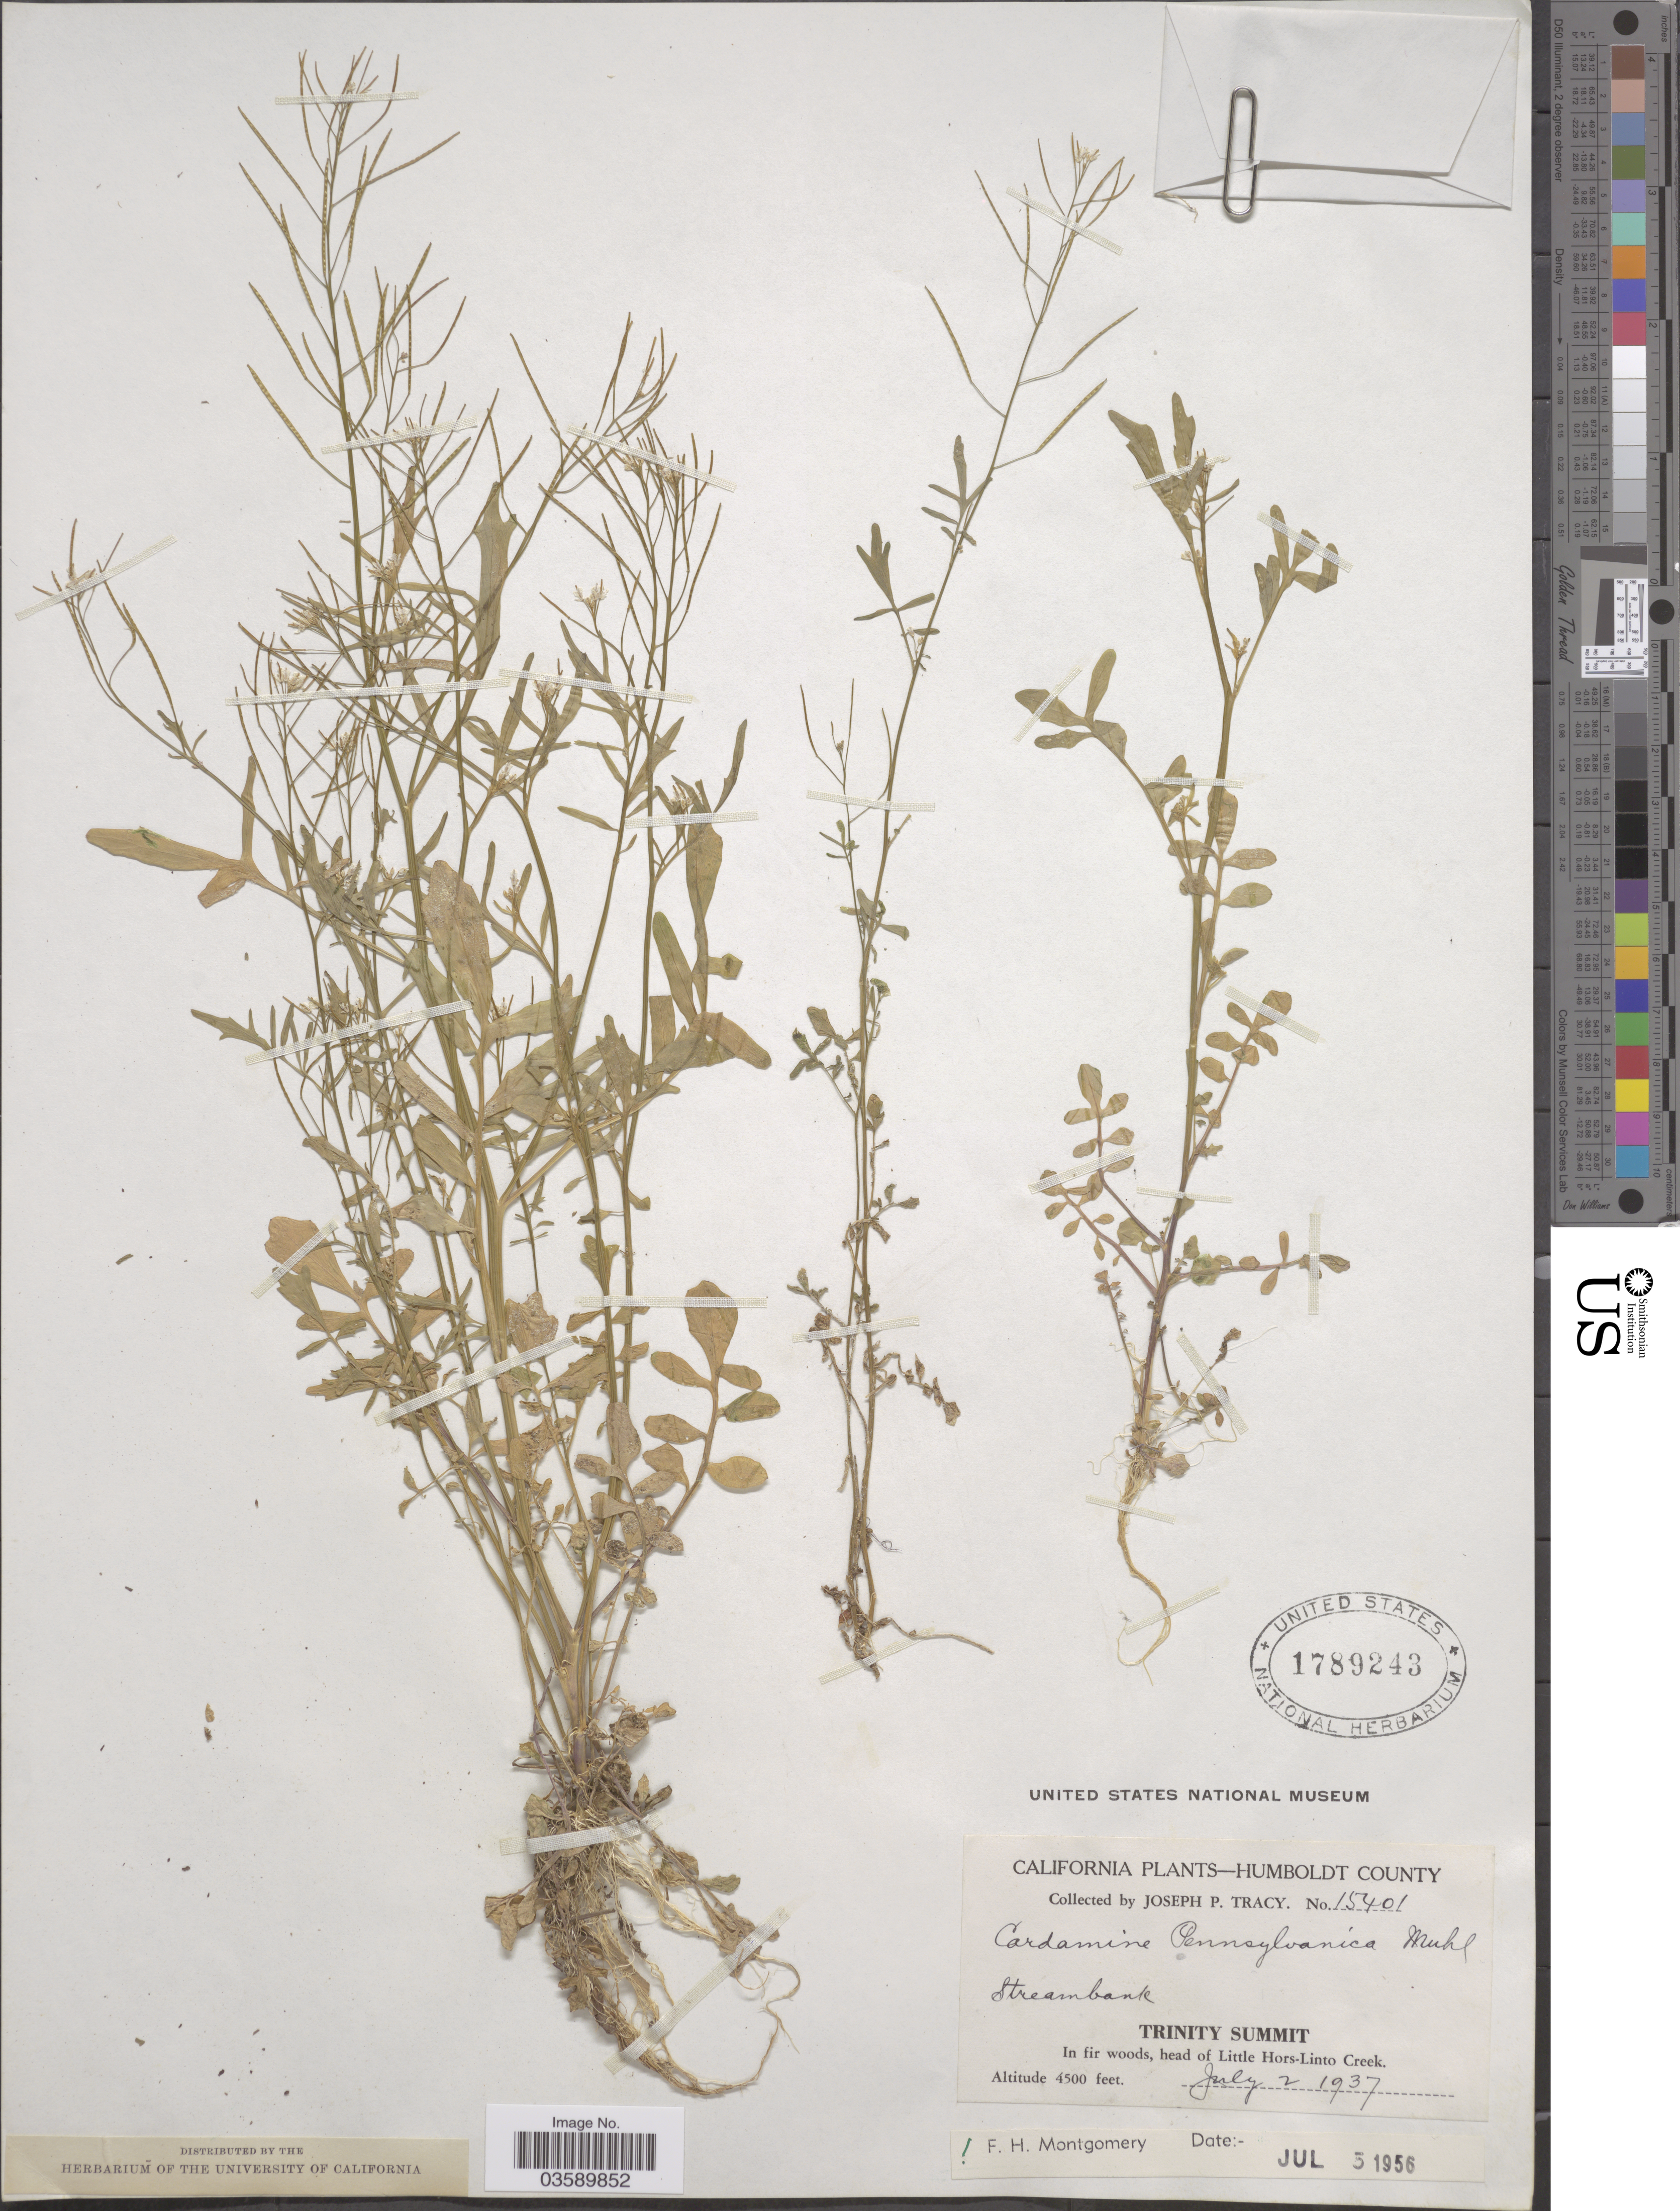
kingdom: Plantae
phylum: Tracheophyta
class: Magnoliopsida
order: Brassicales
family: Brassicaceae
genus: Cardamine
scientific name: Cardamine pensylvanica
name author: Muhl. ex Willd.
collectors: J. Tracy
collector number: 15401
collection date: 1937-07-02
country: United States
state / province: California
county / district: Humboldt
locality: Humboldt County. Trinity Summit. In fir woods, head of Little Hors-Linto Creek.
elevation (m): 1372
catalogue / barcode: US 1789243